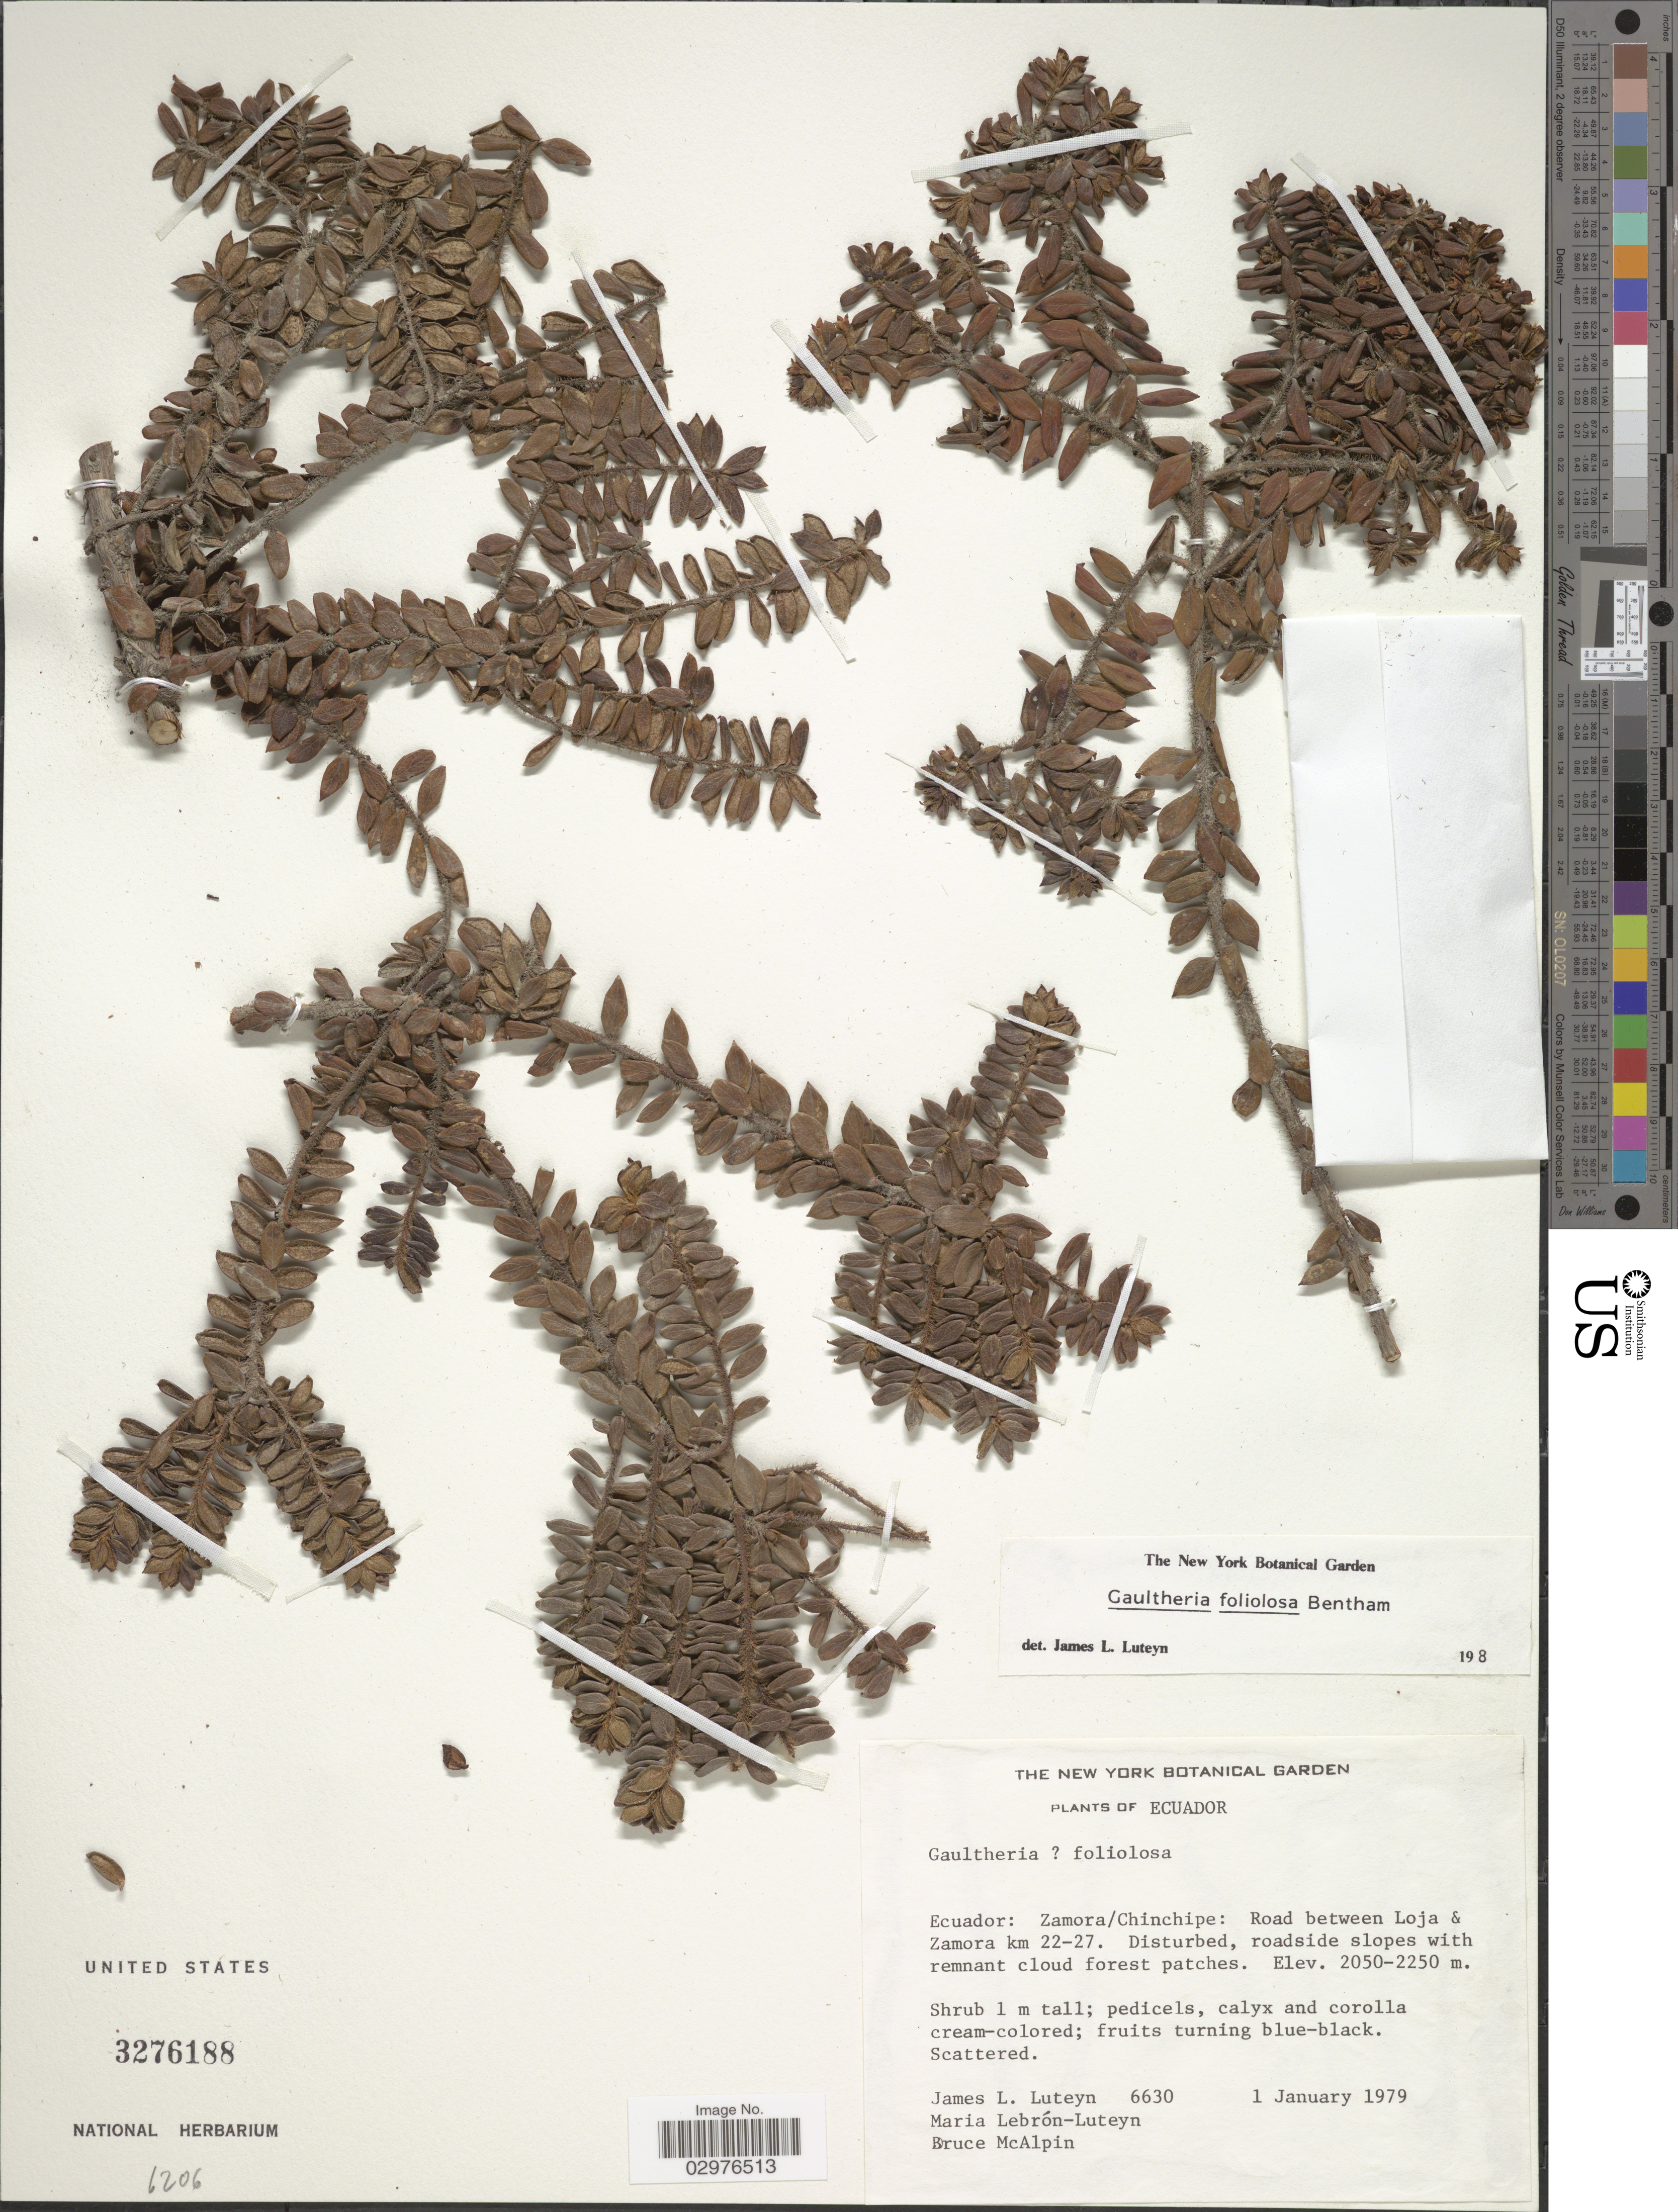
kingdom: Plantae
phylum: Tracheophyta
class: Magnoliopsida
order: Ericales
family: Ericaceae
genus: Gaultheria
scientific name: Gaultheria foliolosa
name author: Benth.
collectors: J. Luteyn, M. L. Lebrón-Luteyn & B. McAlpin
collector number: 6630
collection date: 1979-01-01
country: Ecuador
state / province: Zamora-Chinchipe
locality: Road between Loja & Zamora km 22-27.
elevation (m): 2050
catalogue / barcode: US 3276188